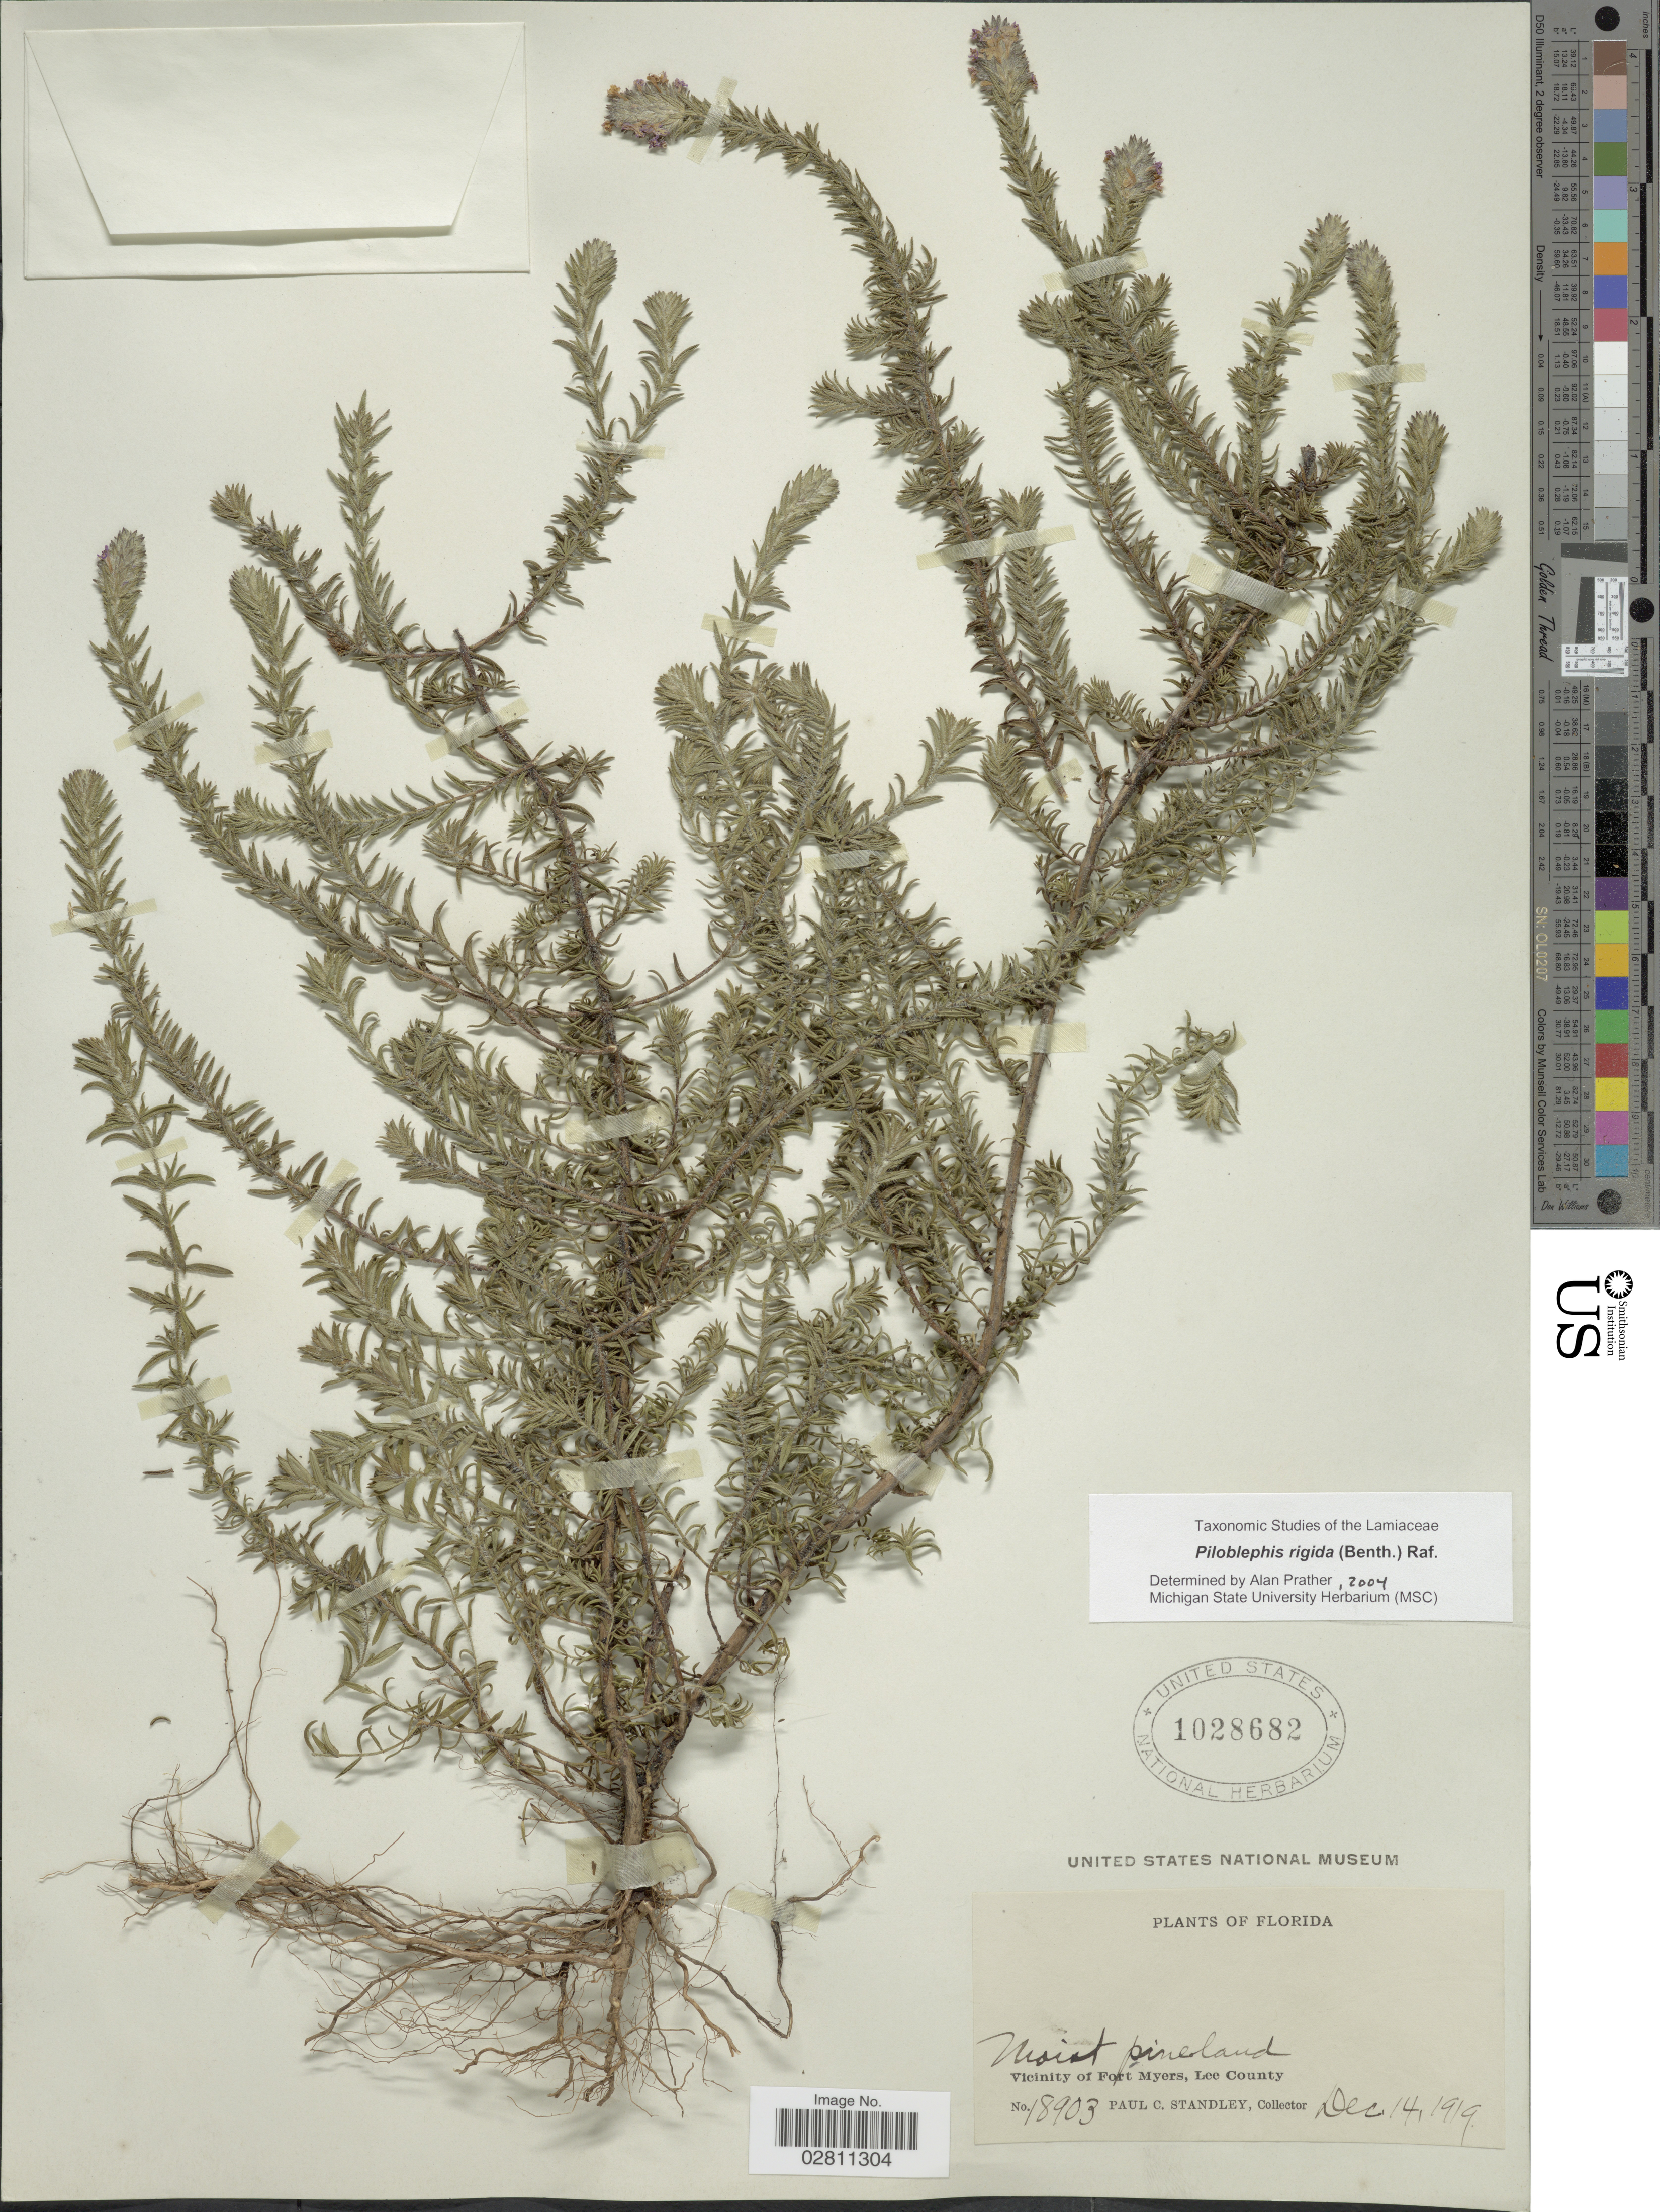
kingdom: Plantae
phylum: Tracheophyta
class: Magnoliopsida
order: Lamiales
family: Lamiaceae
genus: Piloblephis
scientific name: Piloblephis rigida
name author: (Bartram ex Benth.) Raf.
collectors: P. C. Standley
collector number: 18093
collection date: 1919-12-14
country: United States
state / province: Florida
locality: Vicinity of Fort Myers, Lee County.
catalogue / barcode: US 1028682